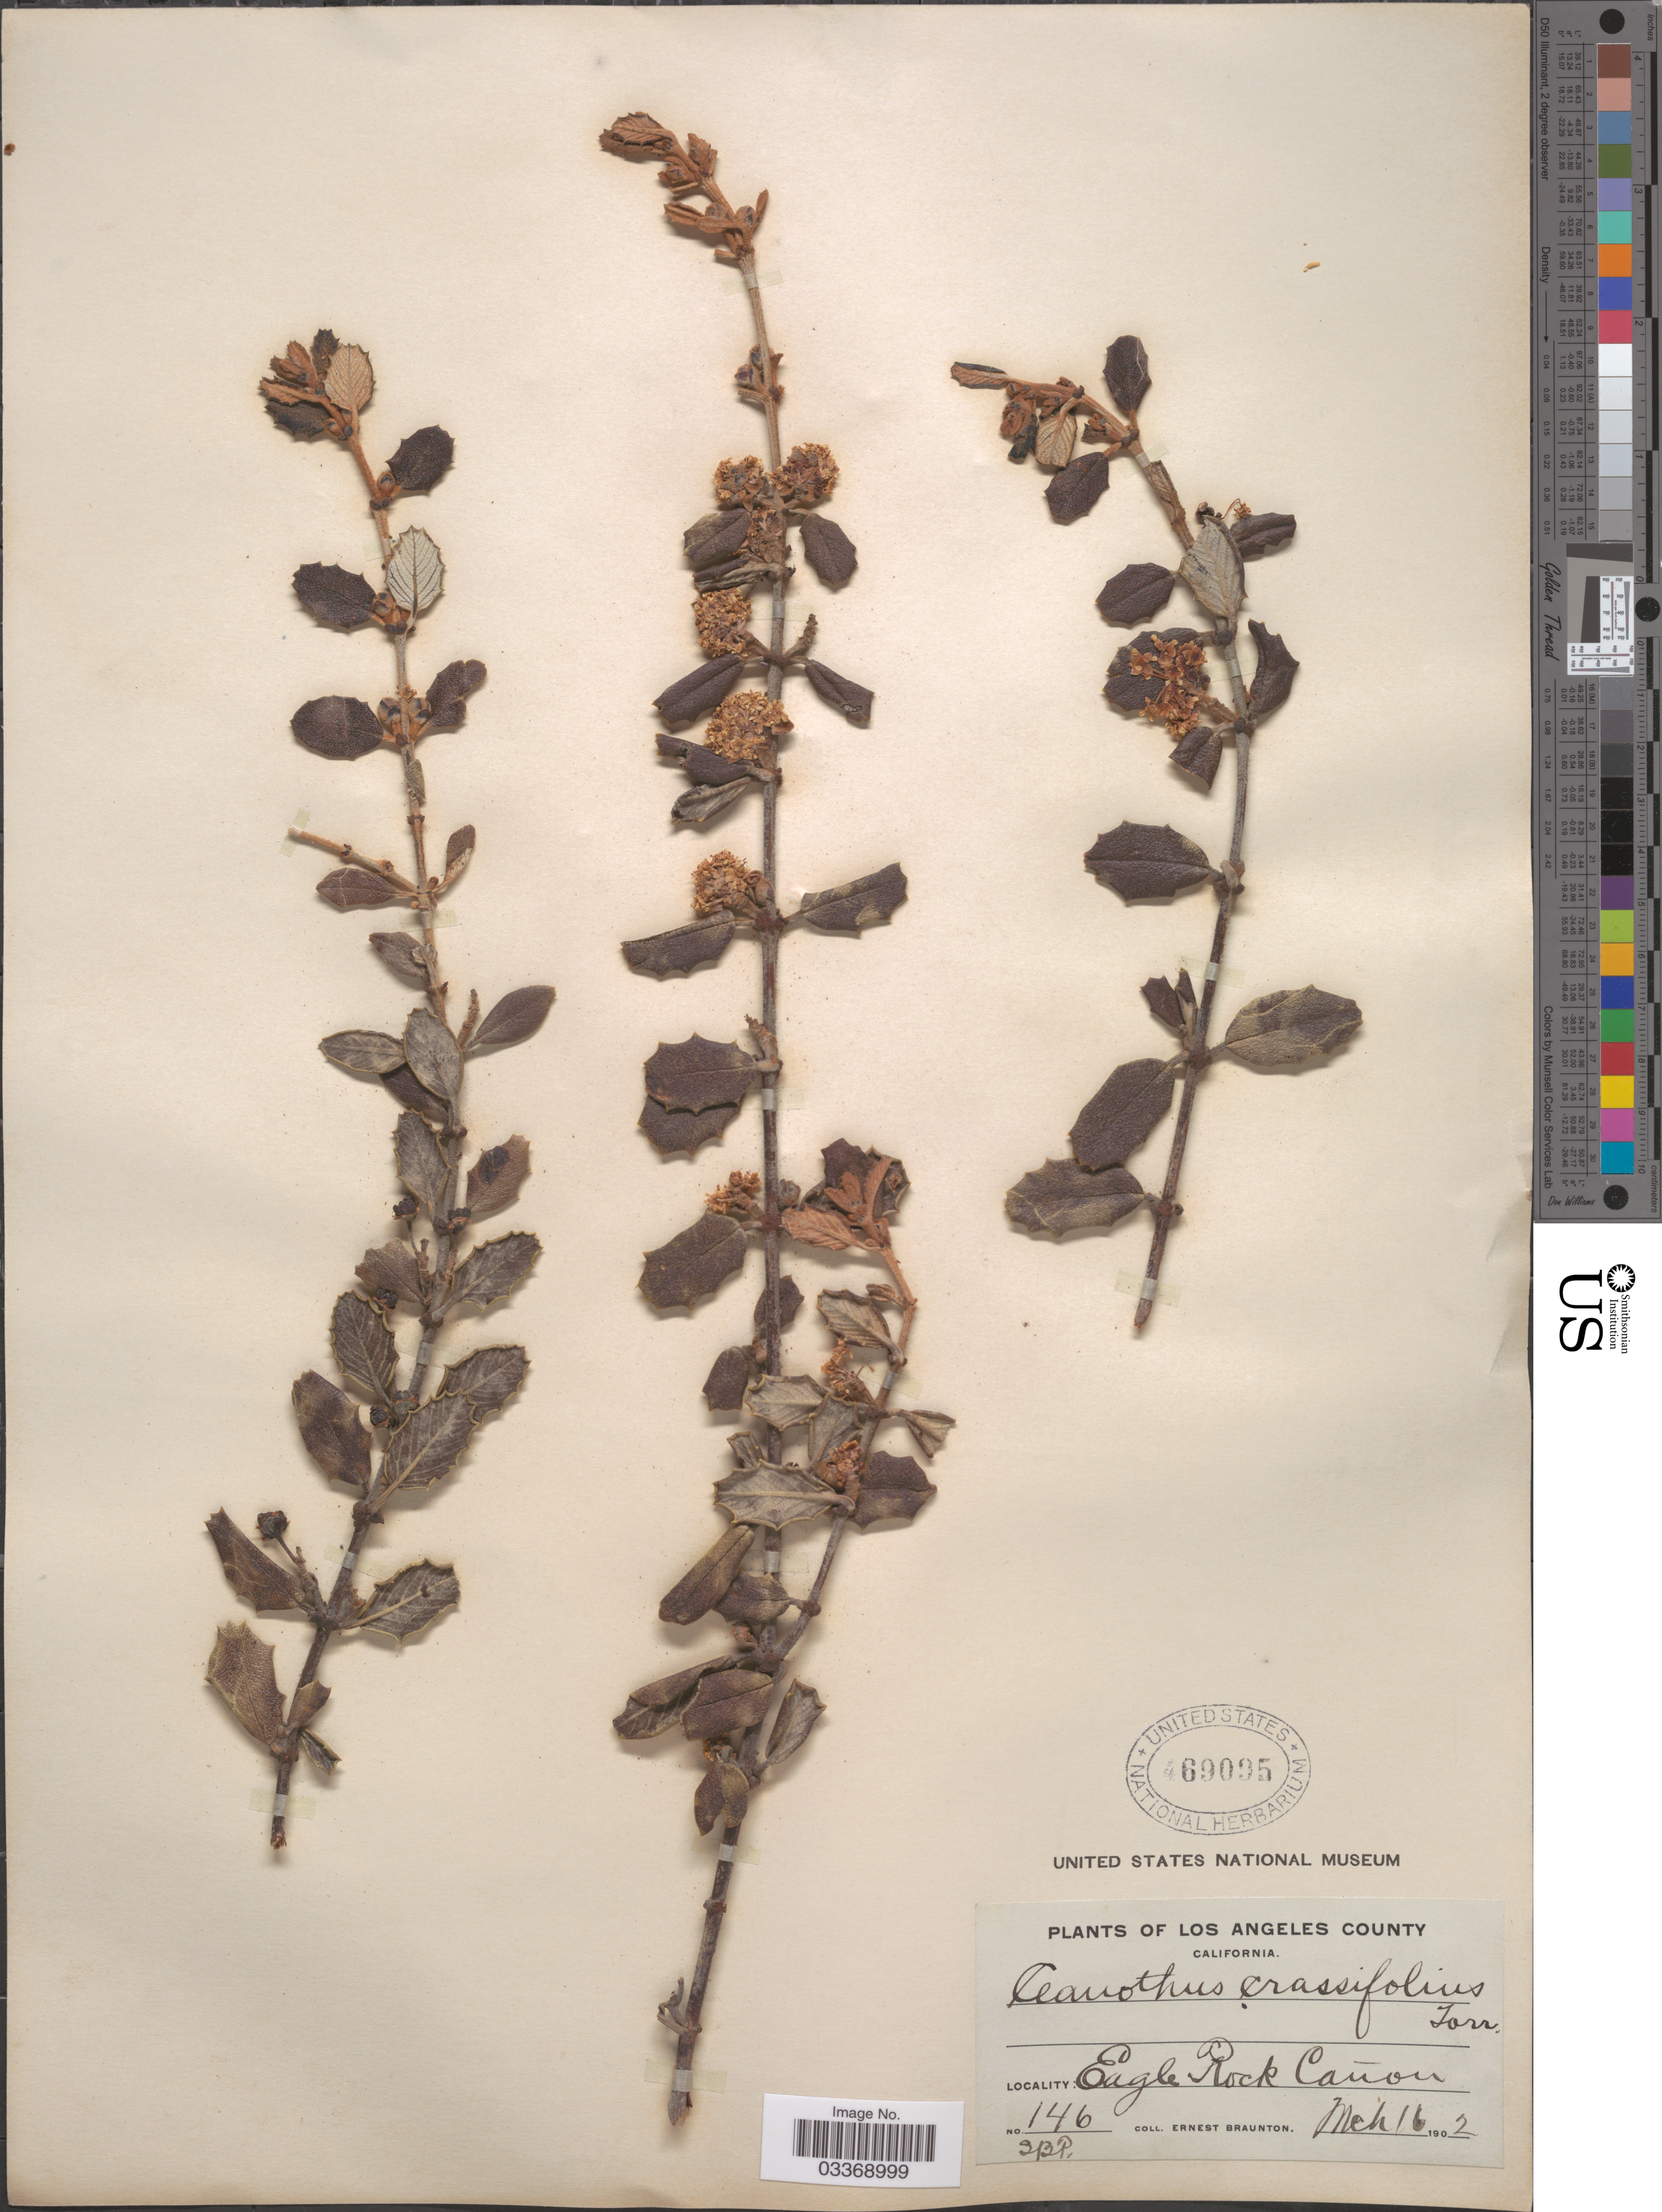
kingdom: Plantae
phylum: Tracheophyta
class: Magnoliopsida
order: Rosales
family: Rhamnaceae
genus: Ceanothus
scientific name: Ceanothus crassifolius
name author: Torr.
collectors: E. Braunton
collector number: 146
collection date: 1902-03-16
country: United States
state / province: California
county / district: Los Angeles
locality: Los Angeles County. Eagle Rock Cañon.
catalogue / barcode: US 469095